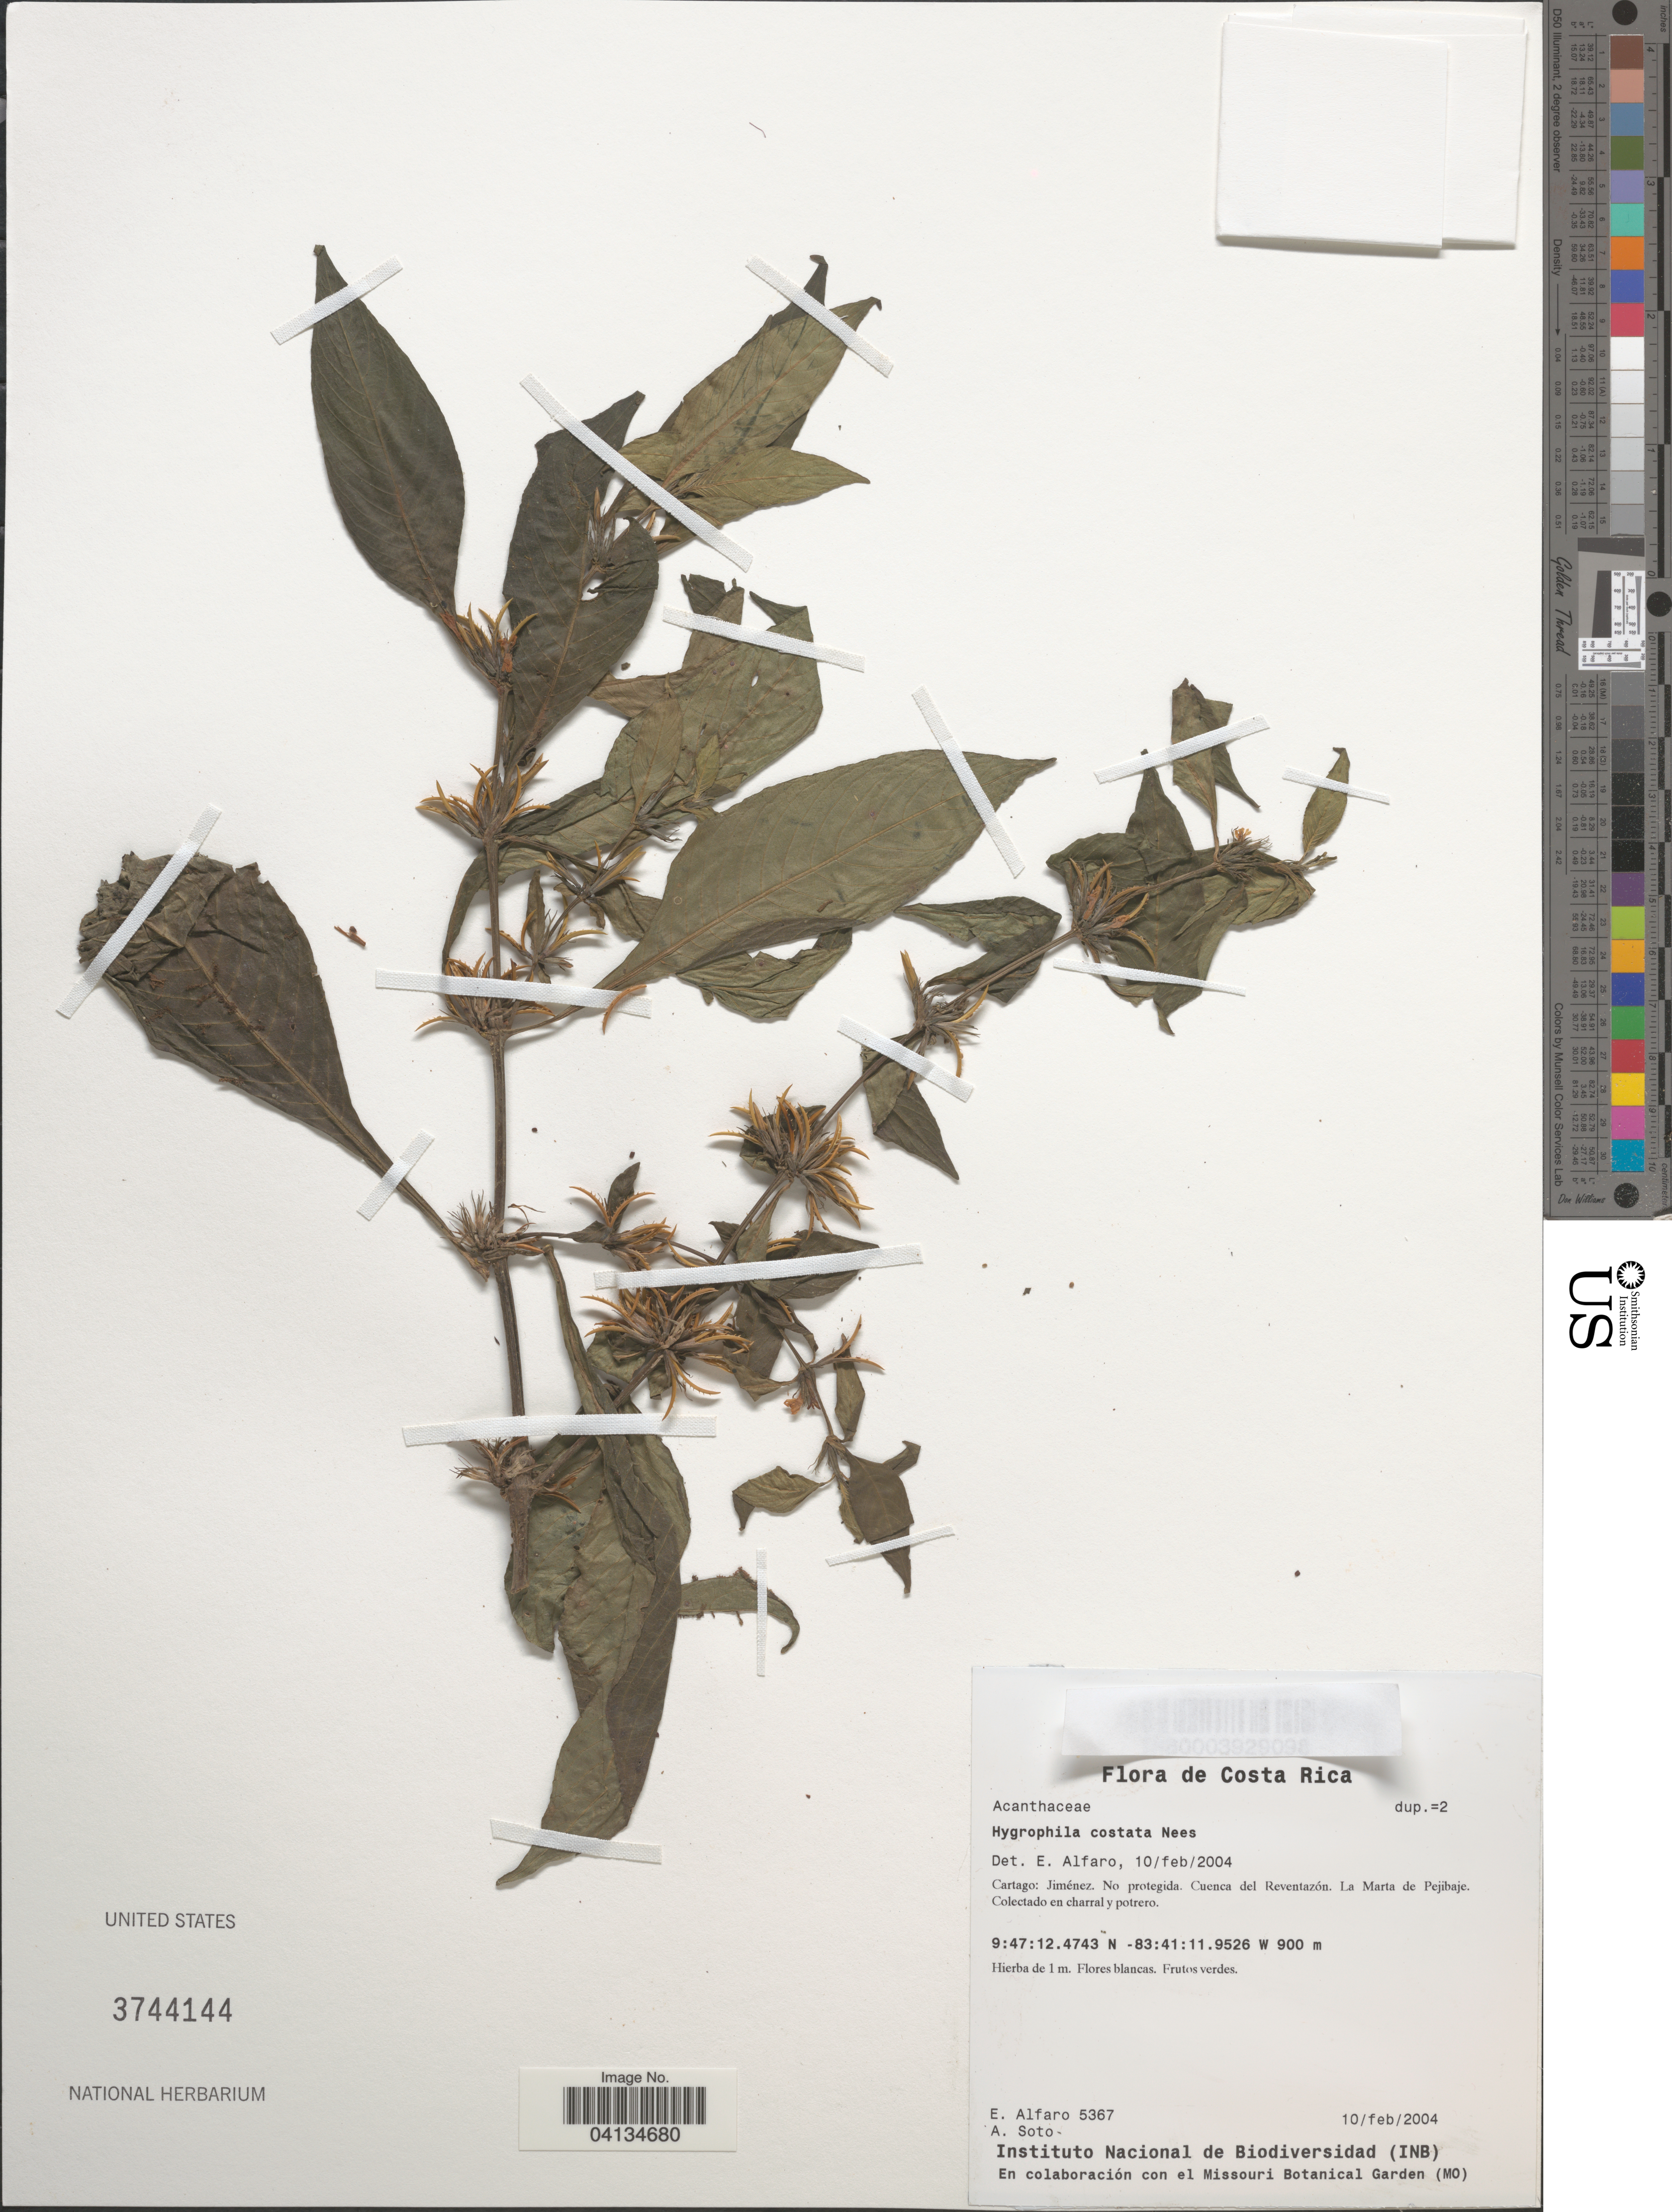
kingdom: Plantae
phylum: Tracheophyta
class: Magnoliopsida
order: Lamiales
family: Acanthaceae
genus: Hygrophila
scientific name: Hygrophila costata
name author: Nees & T. Nees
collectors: E. Alfaro & A. Soto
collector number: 5367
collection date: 2004-02-10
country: Costa Rica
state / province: Cartago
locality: Jiménez. No protegida. Cuenca del Reventazón. La Marta de Pejibaje.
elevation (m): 900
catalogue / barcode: US 3744144